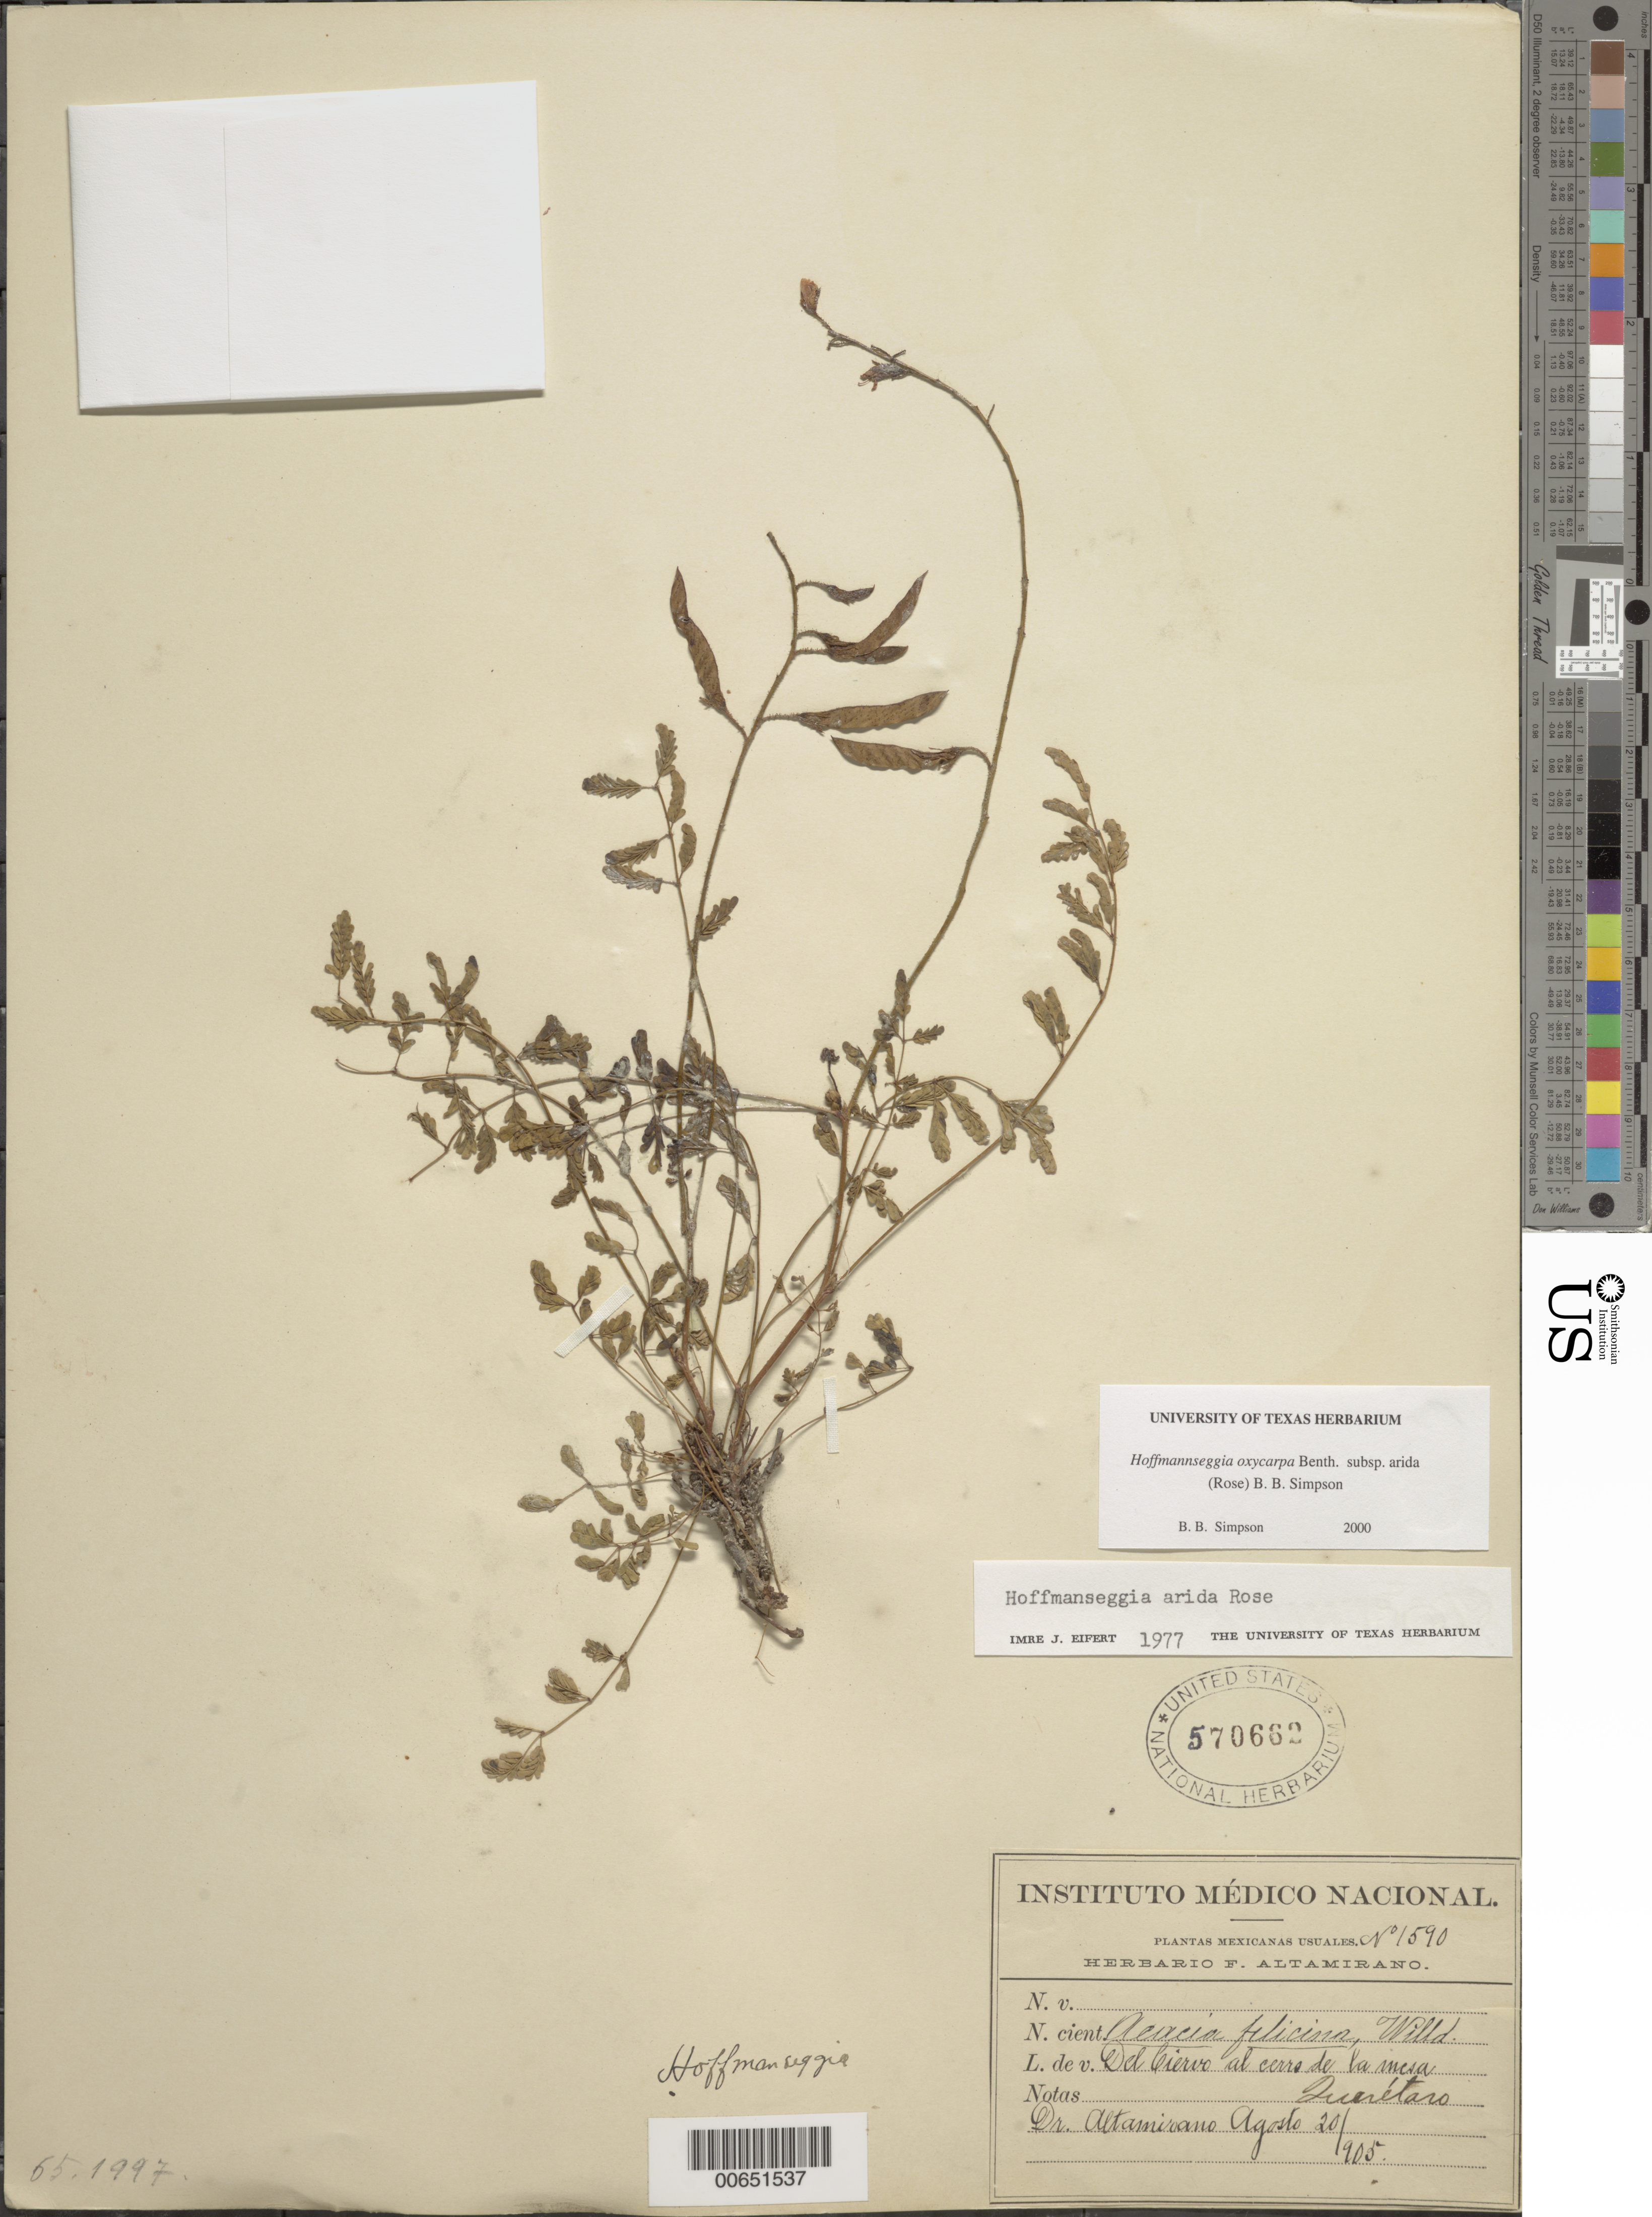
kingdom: Plantae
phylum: Tracheophyta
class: Magnoliopsida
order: Fabales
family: Fabaceae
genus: Hoffmannseggia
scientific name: Hoffmannseggia oxycarpa subsp. arida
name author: Benth.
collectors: H. Altamirano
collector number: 1590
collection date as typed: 20 Aug 1905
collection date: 1905-08-20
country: Mexico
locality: Usuales, Del Ciervo al cerrs de la mesa, Queritaro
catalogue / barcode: US 570662